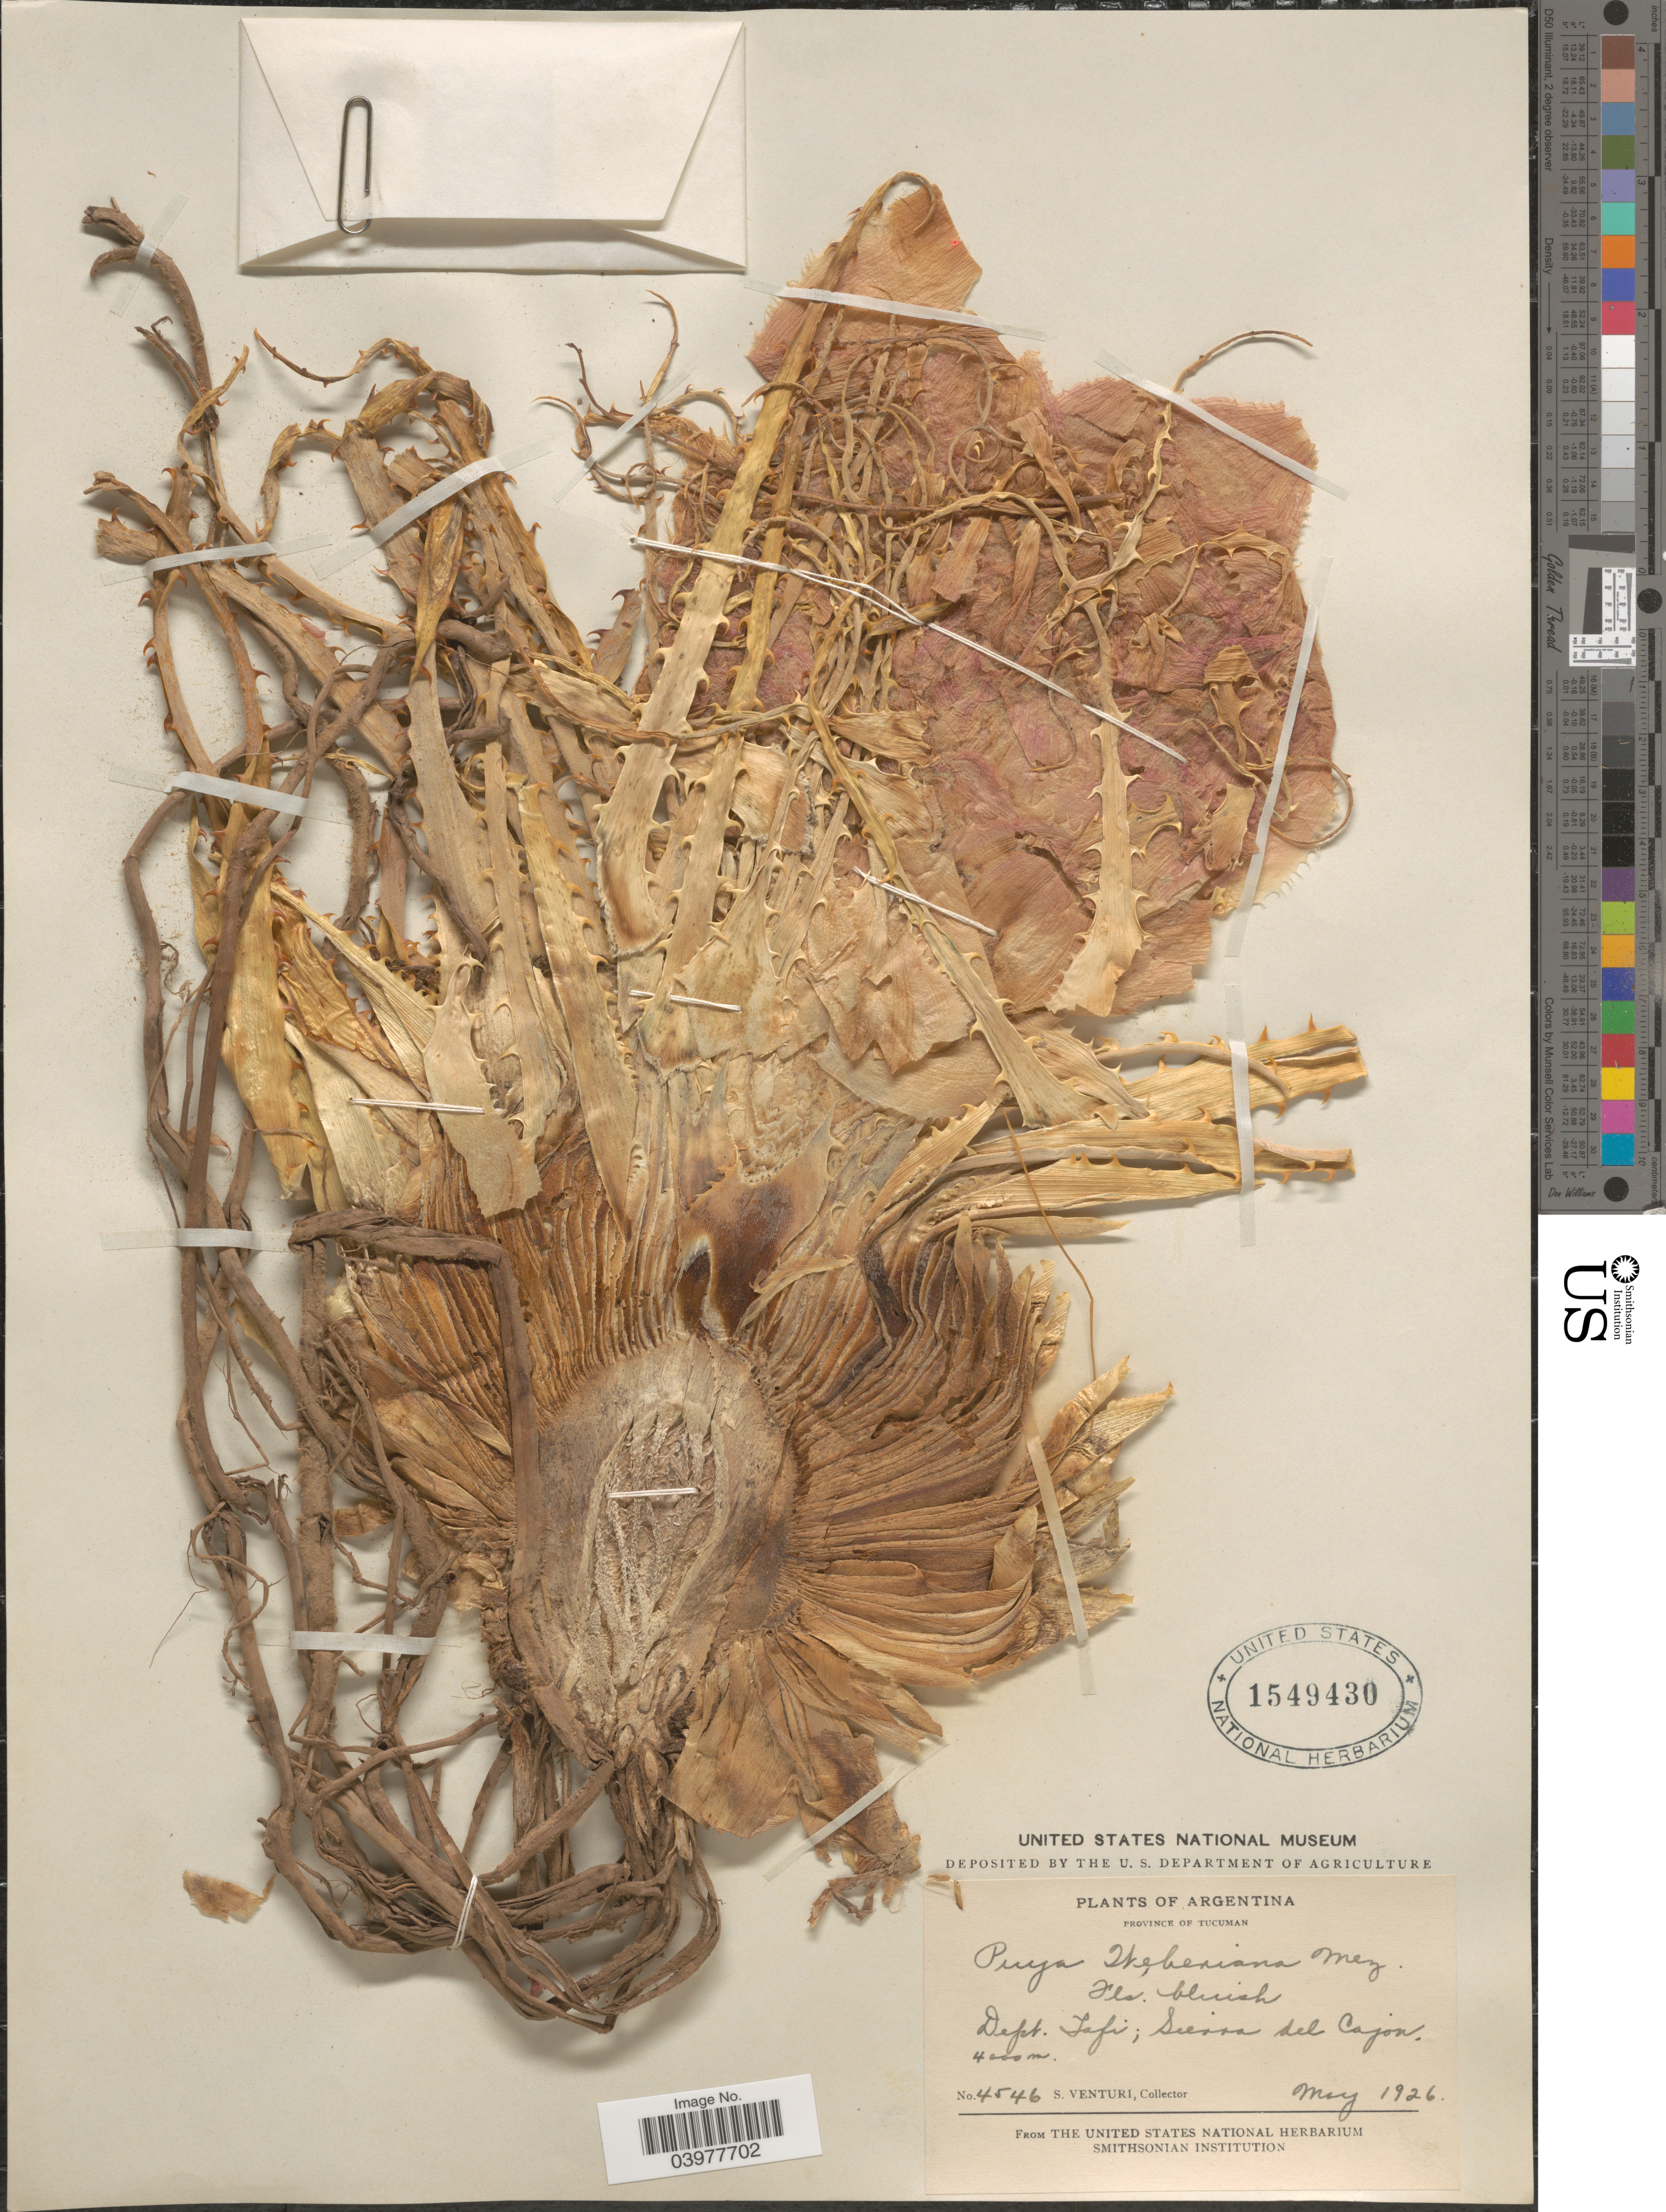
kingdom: Plantae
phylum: Tracheophyta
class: Liliopsida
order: Poales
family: Bromeliaceae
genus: Puya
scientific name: Puya weberiana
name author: É. Morren ex Mez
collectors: S. Venturi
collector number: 4546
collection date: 1926-05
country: Argentina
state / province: Tucuman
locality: Dept. Tafi; Sierra del Cajon.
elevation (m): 4000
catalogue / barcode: US 1549430